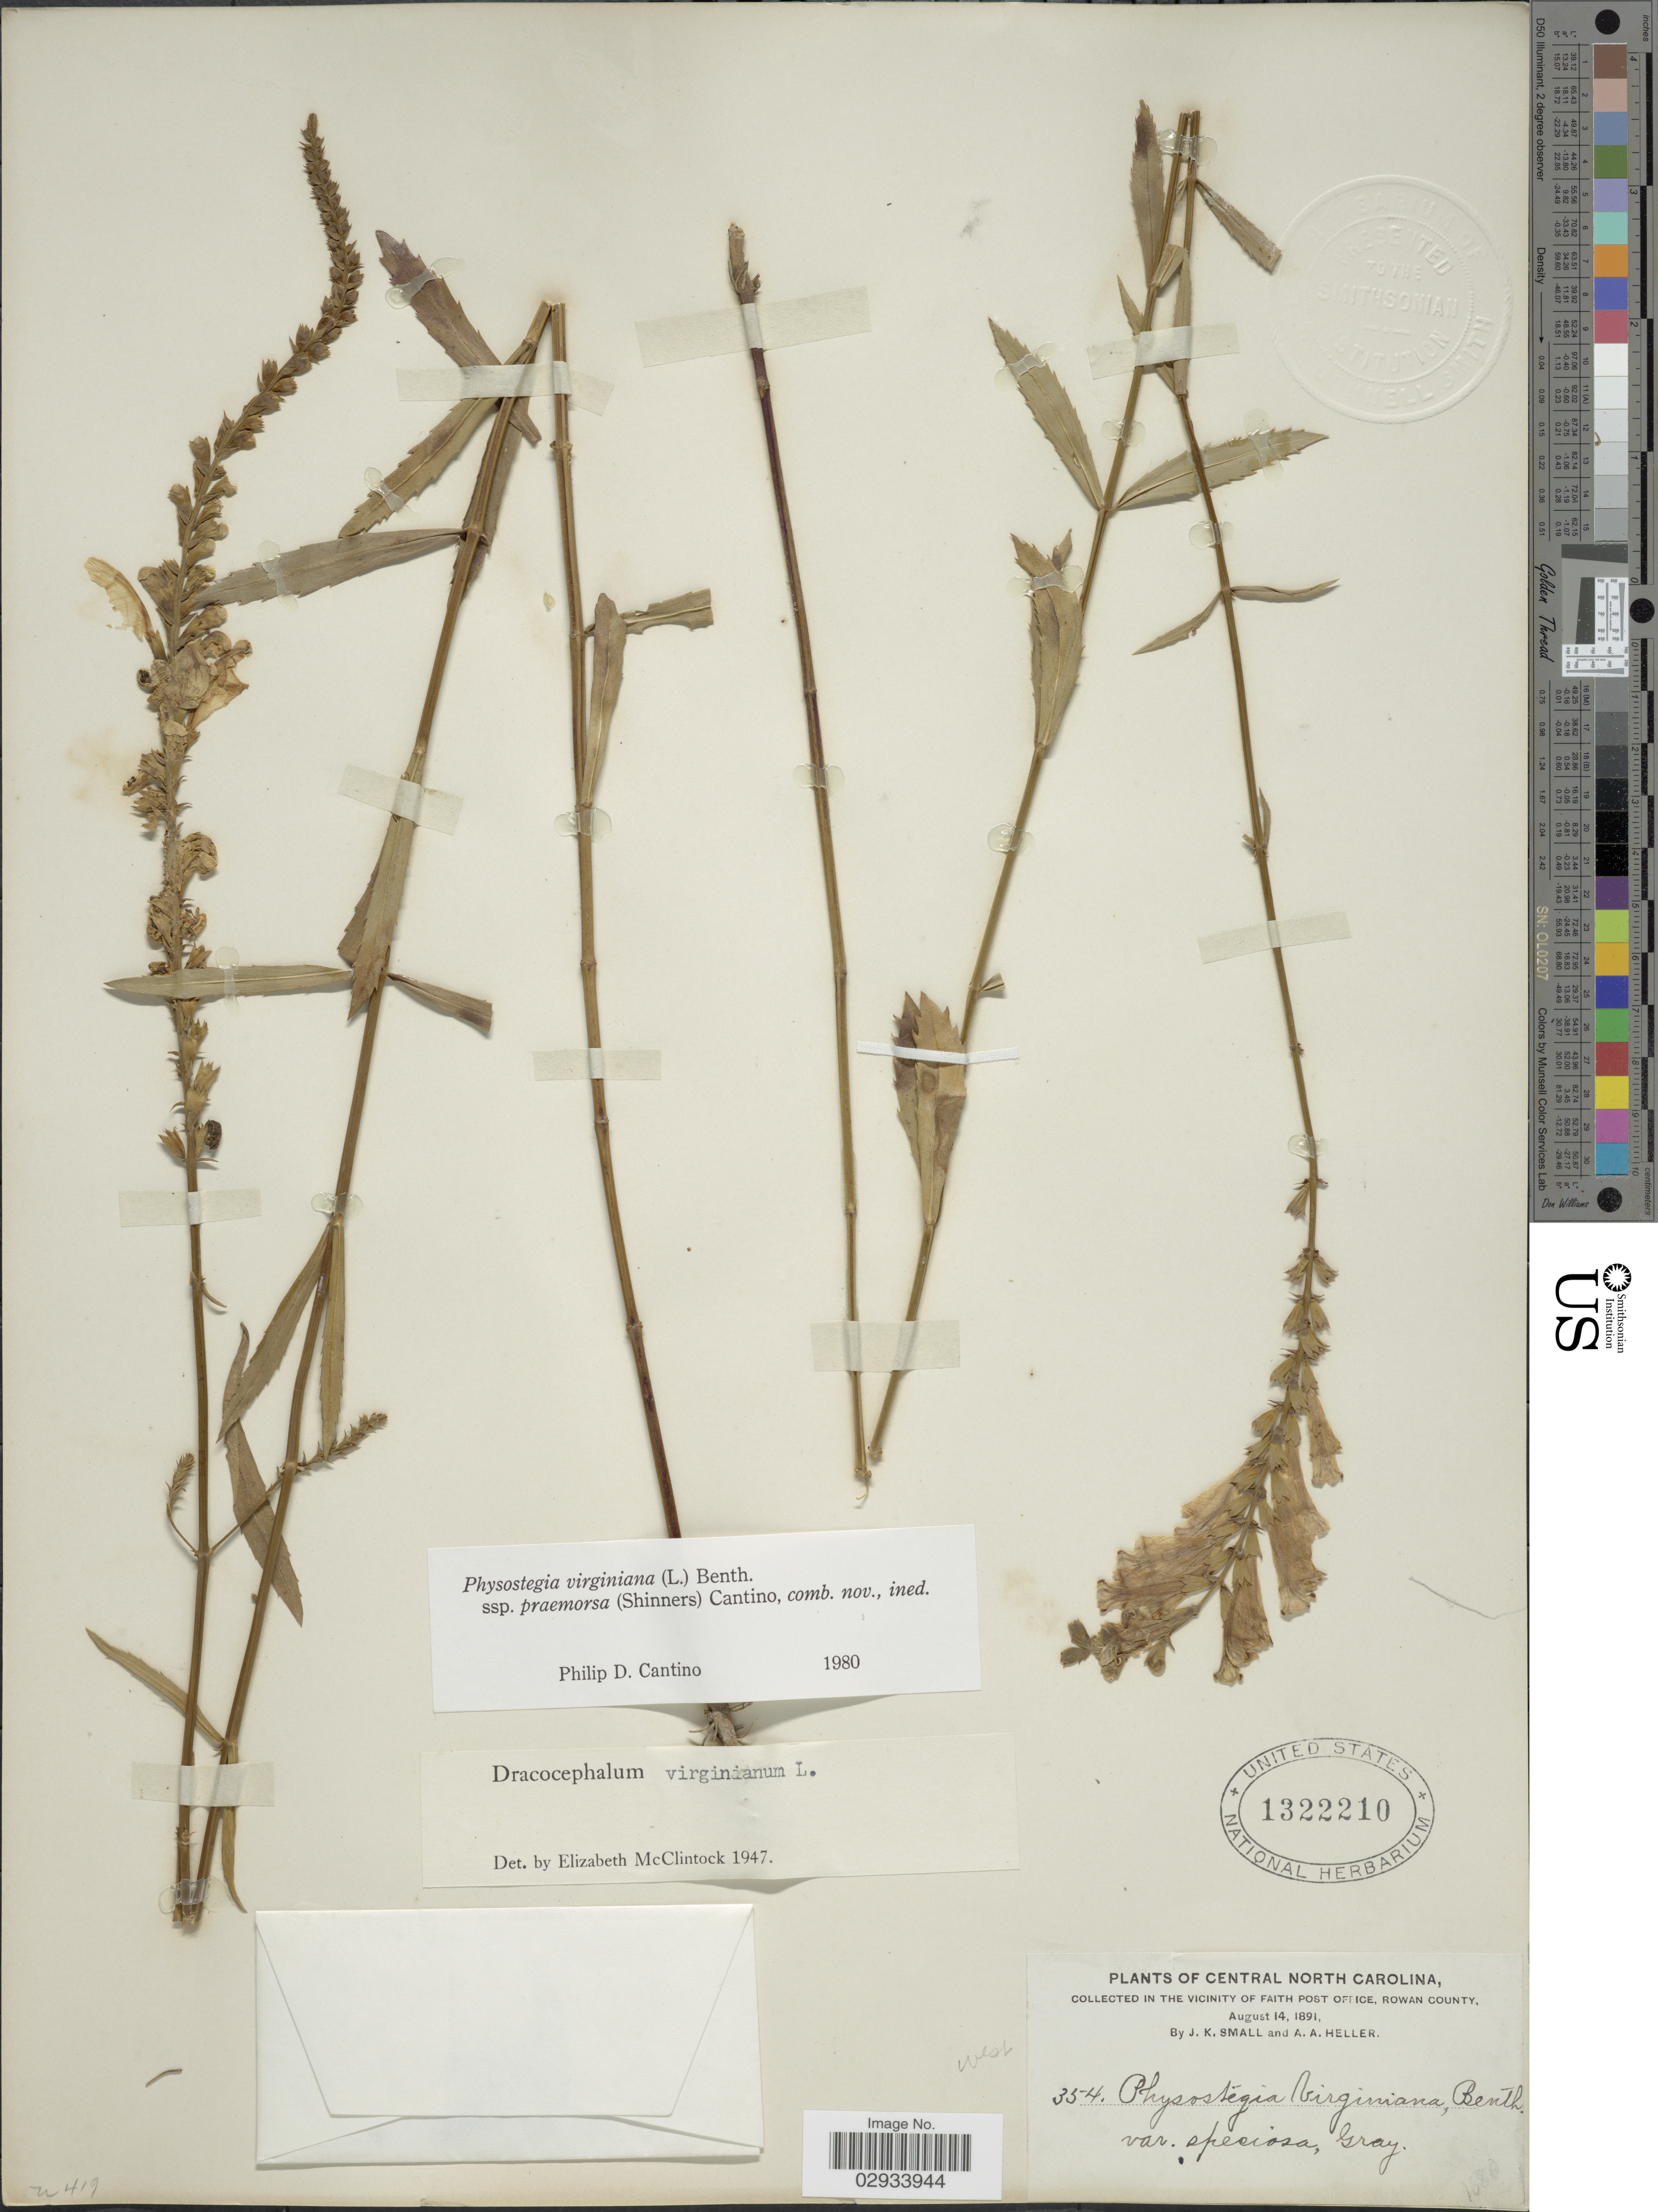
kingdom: Plantae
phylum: Tracheophyta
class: Magnoliopsida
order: Lamiales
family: Lamiaceae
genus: Physostegia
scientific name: Physostegia virginiana subsp. praemorsa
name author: (Shinners) P.D. Cantino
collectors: J. K. Small & A. A. Heller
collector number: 354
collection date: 1891-08-14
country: United States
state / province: North Carolina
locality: Central North Carolina, In The Vicinity of Faith Post Office, Rowan County.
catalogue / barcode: US 1322210